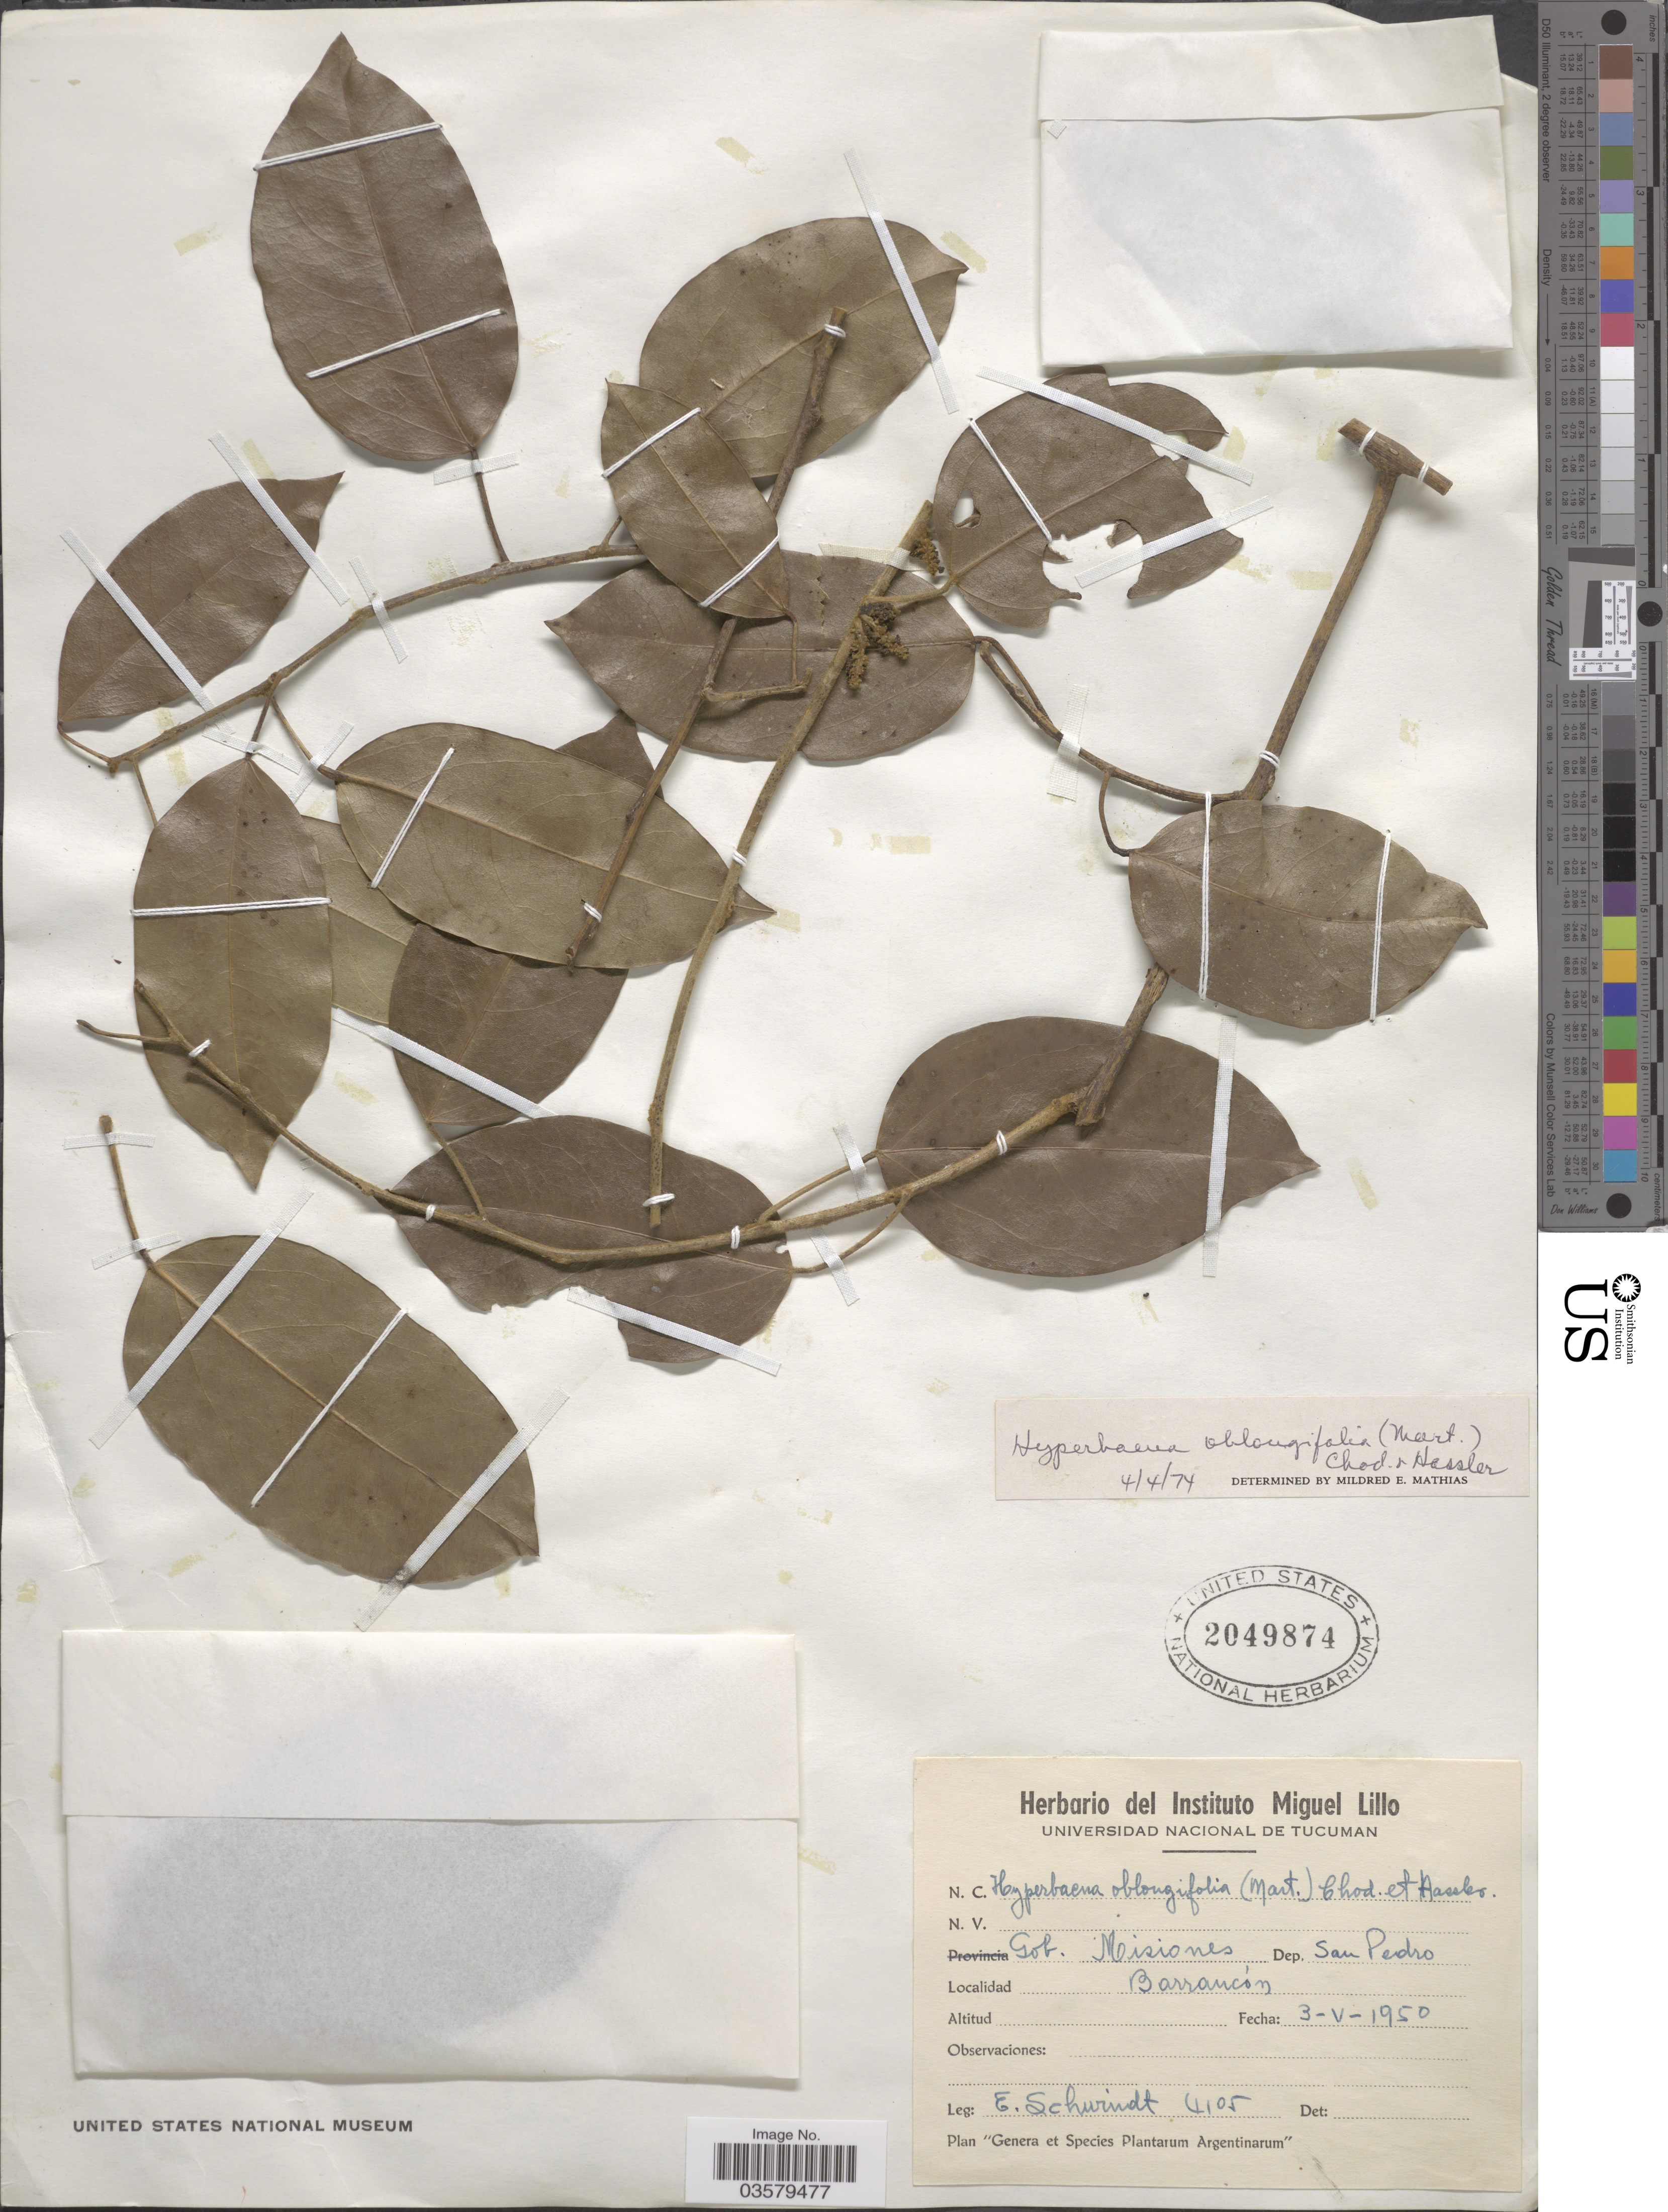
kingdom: Plantae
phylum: Tracheophyta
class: Magnoliopsida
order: Ranunculales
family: Menispermaceae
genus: Hyperbaena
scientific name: Hyperbaena oblongifolia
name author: (Eichler) Chodat & Hassl.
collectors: E. Schwindt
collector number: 4105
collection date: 1950-05-03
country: Argentina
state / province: Misiones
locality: Gob. Misiones. Dep. San Pedro. Barrancón.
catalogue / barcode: US 2049874